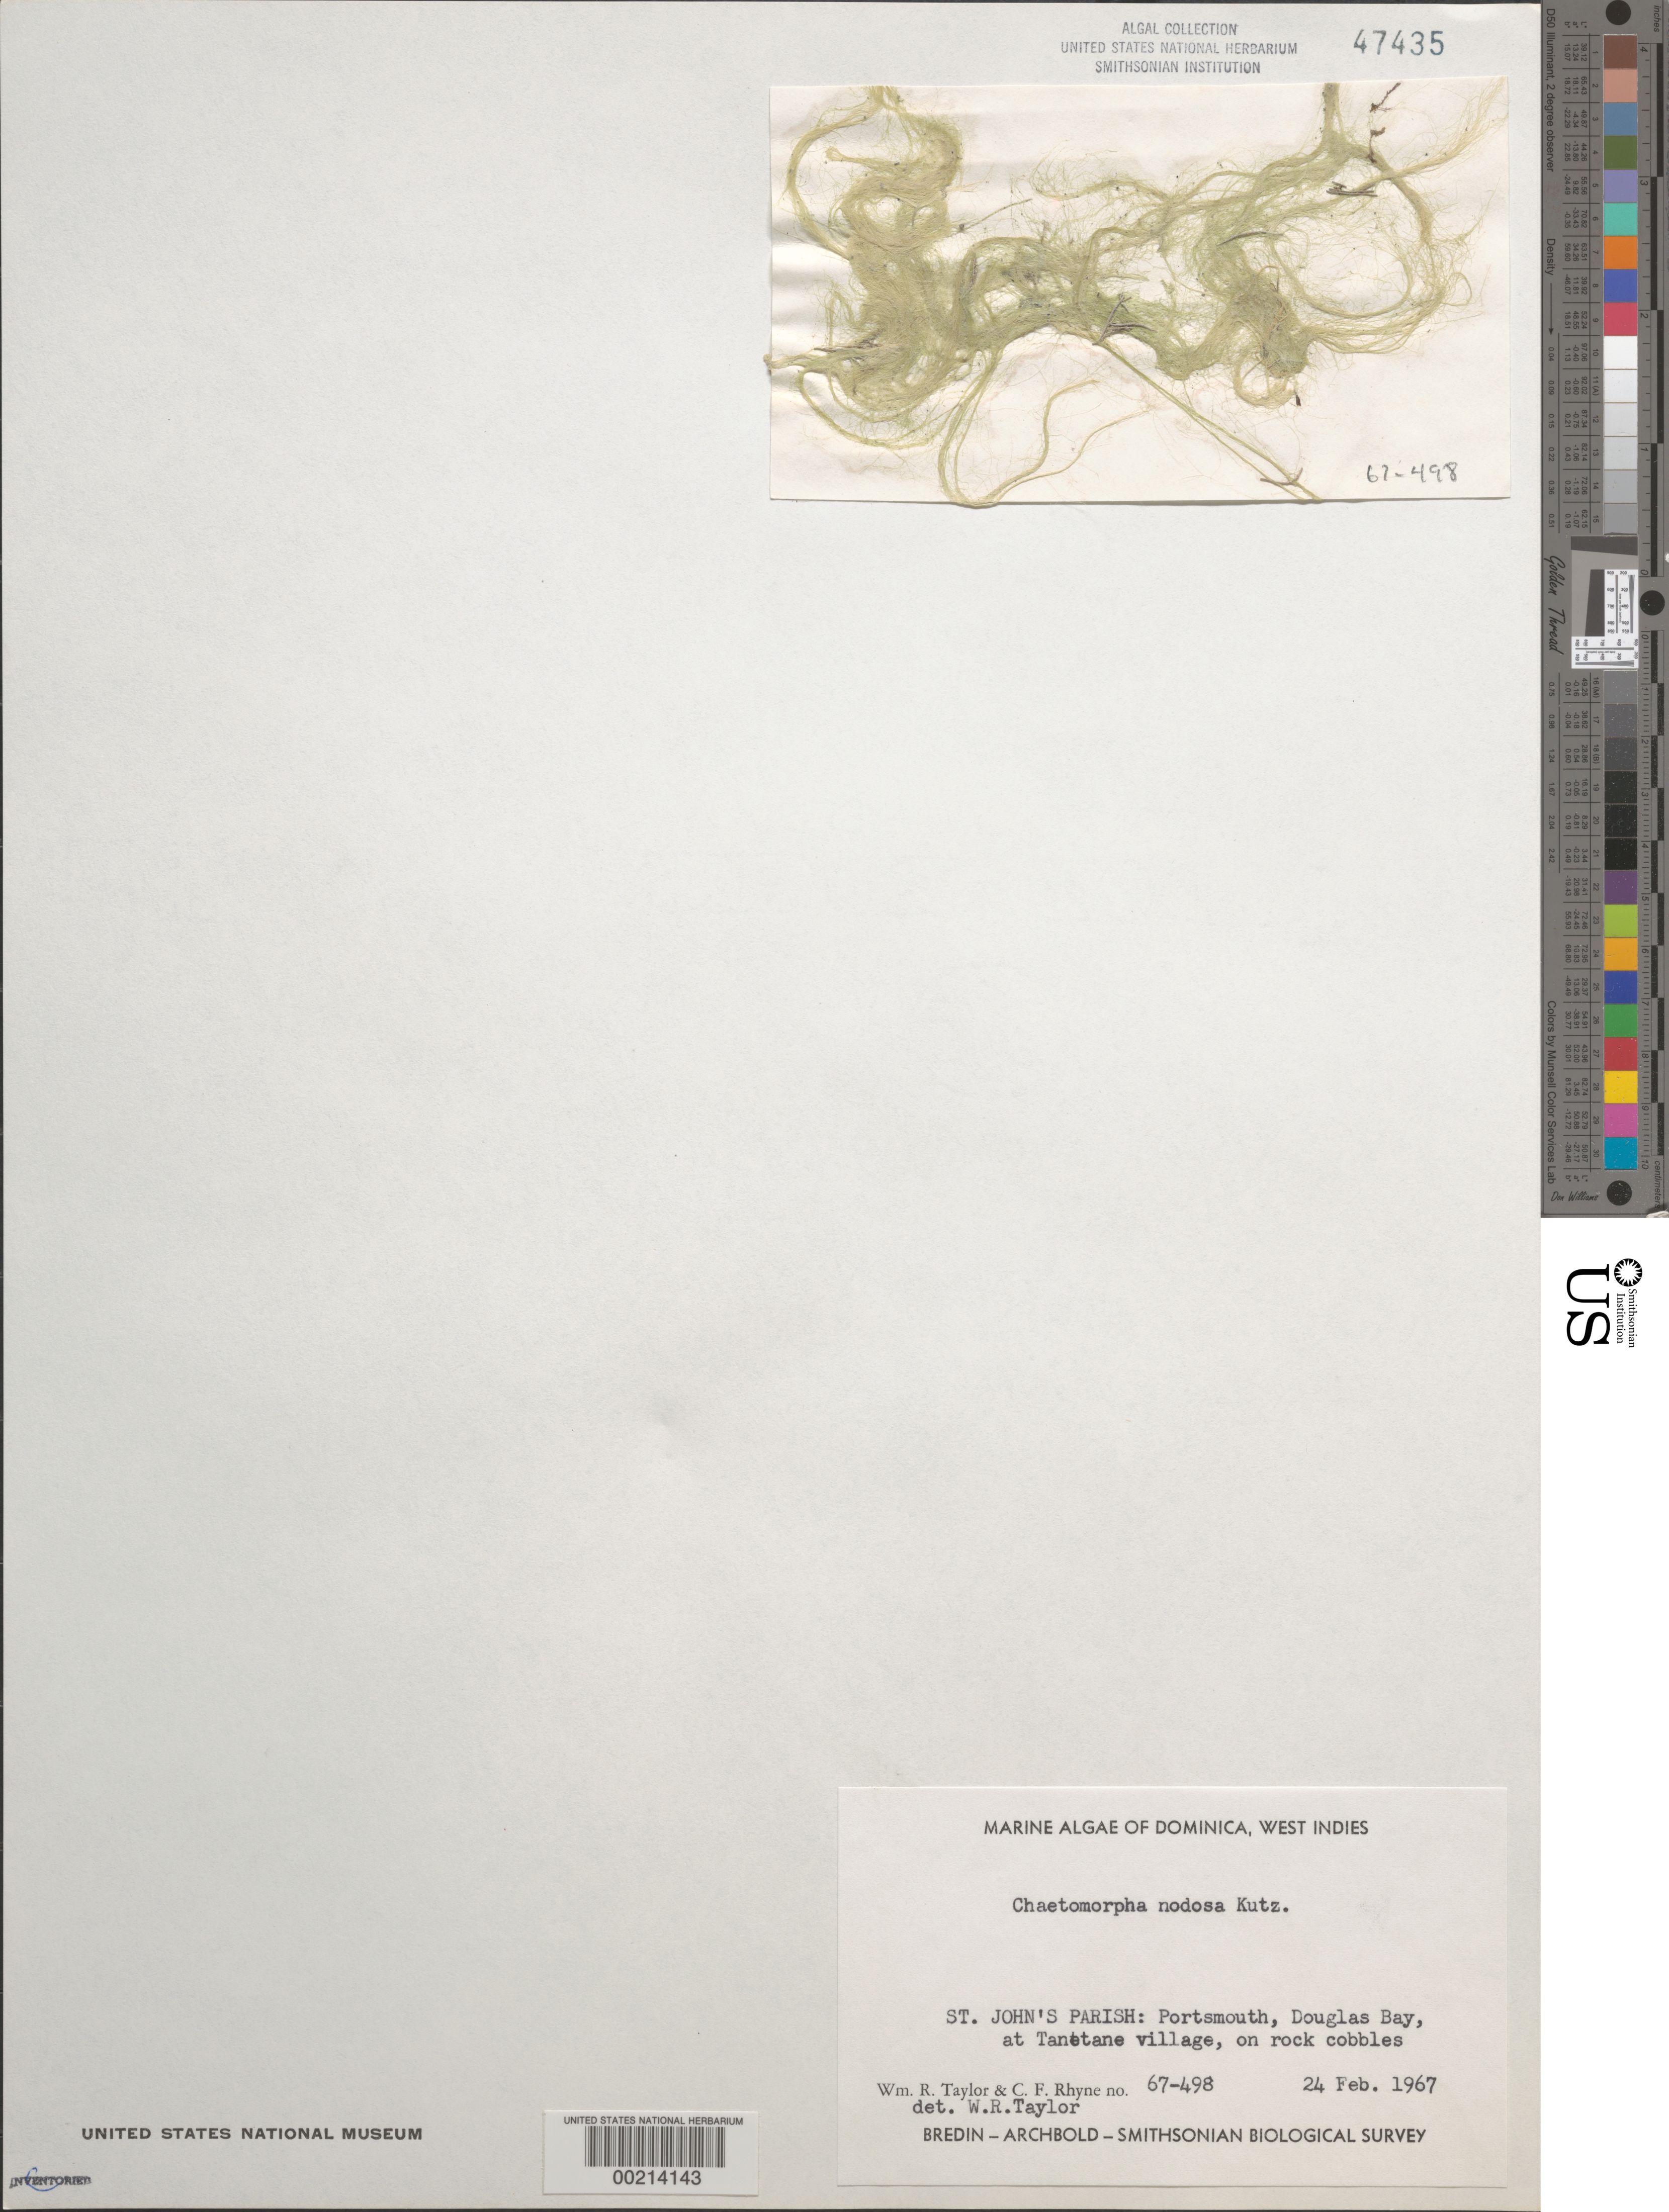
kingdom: Plantae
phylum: Chlorophyta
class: Ulvophyceae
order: Cladophorales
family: Cladophoraceae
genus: Chaetomorpha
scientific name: Chaetomorpha nodosa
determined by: Taylor, William R.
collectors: W. R. Taylor & C. Rhyne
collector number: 67-498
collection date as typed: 24 Feb 1967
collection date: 1967-02-24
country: Dominica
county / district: St. John's Parish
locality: Portsmouth, Douglas Bay, Tanetane village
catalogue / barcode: US 47435